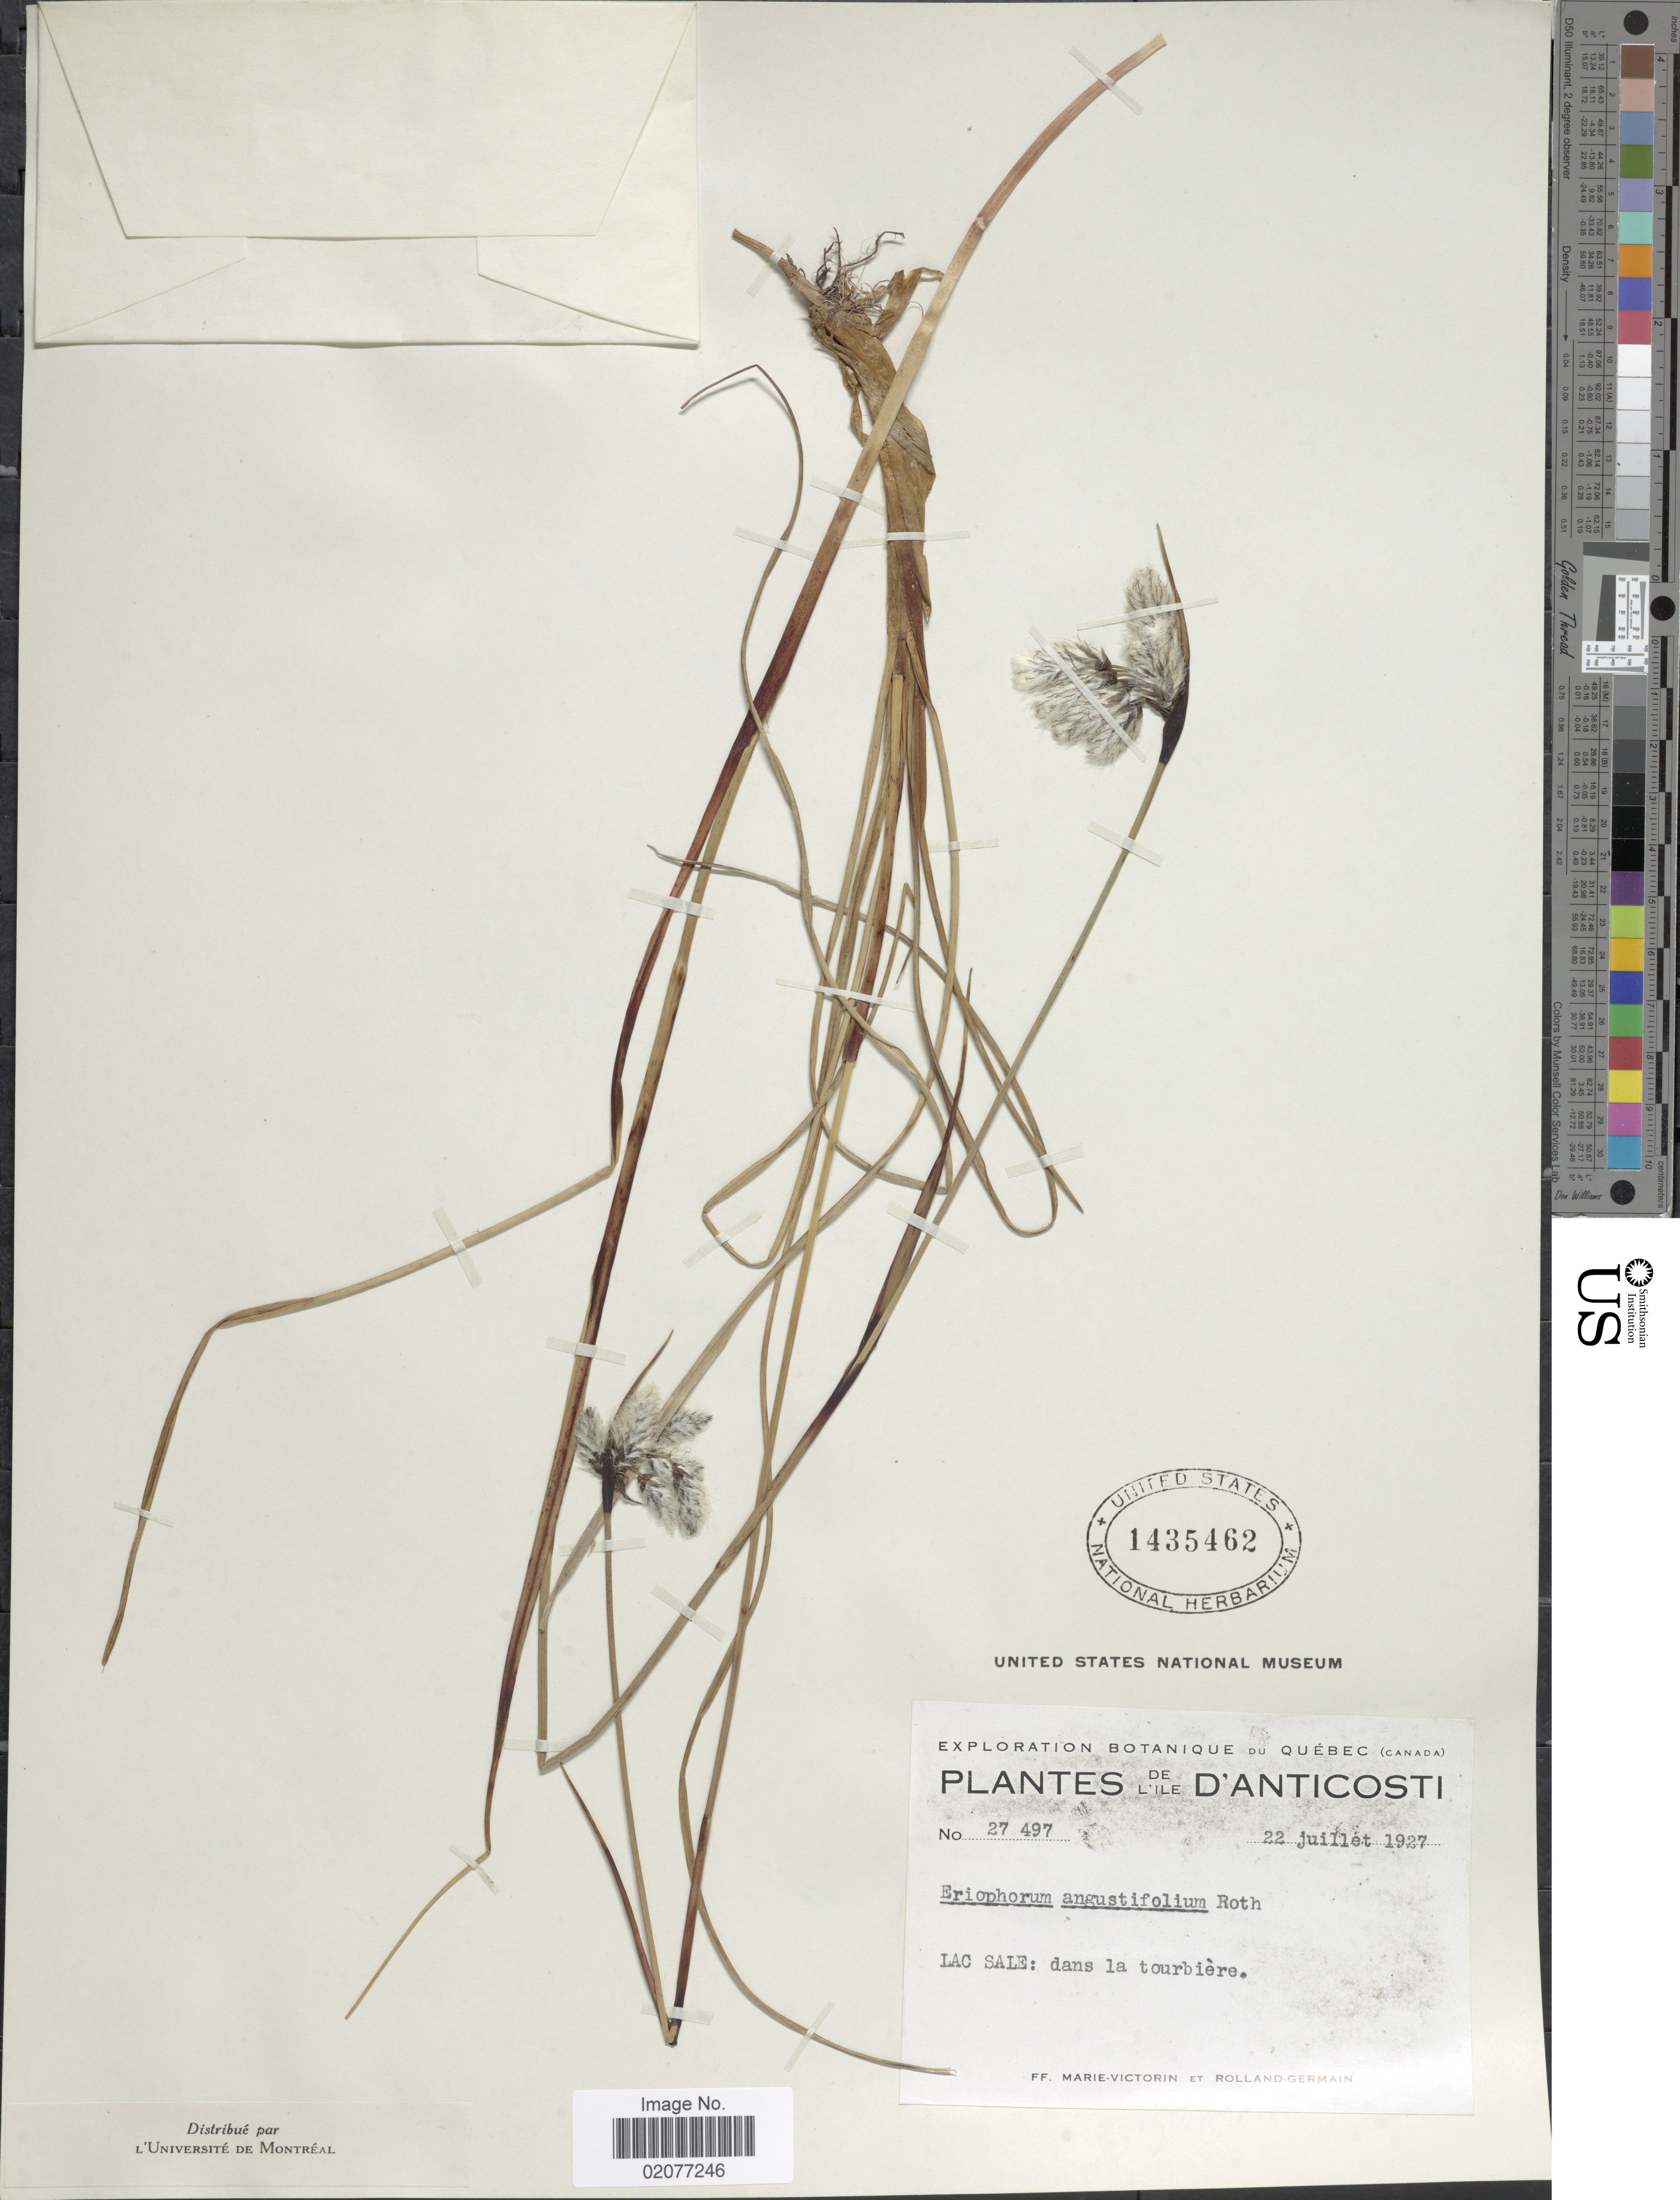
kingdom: Plantae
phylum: Tracheophyta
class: Liliopsida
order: Poales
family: Cyperaceae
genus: Eriophorum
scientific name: Eriophorum angustifolium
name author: Honck.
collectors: F. Marie-Victorin & Rolland-Germain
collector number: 27497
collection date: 1927-07-22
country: Canada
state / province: Quebec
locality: Quebec, L'ile D'Anticosti, Lac Sale: dans la tourbiere.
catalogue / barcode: US 1435462